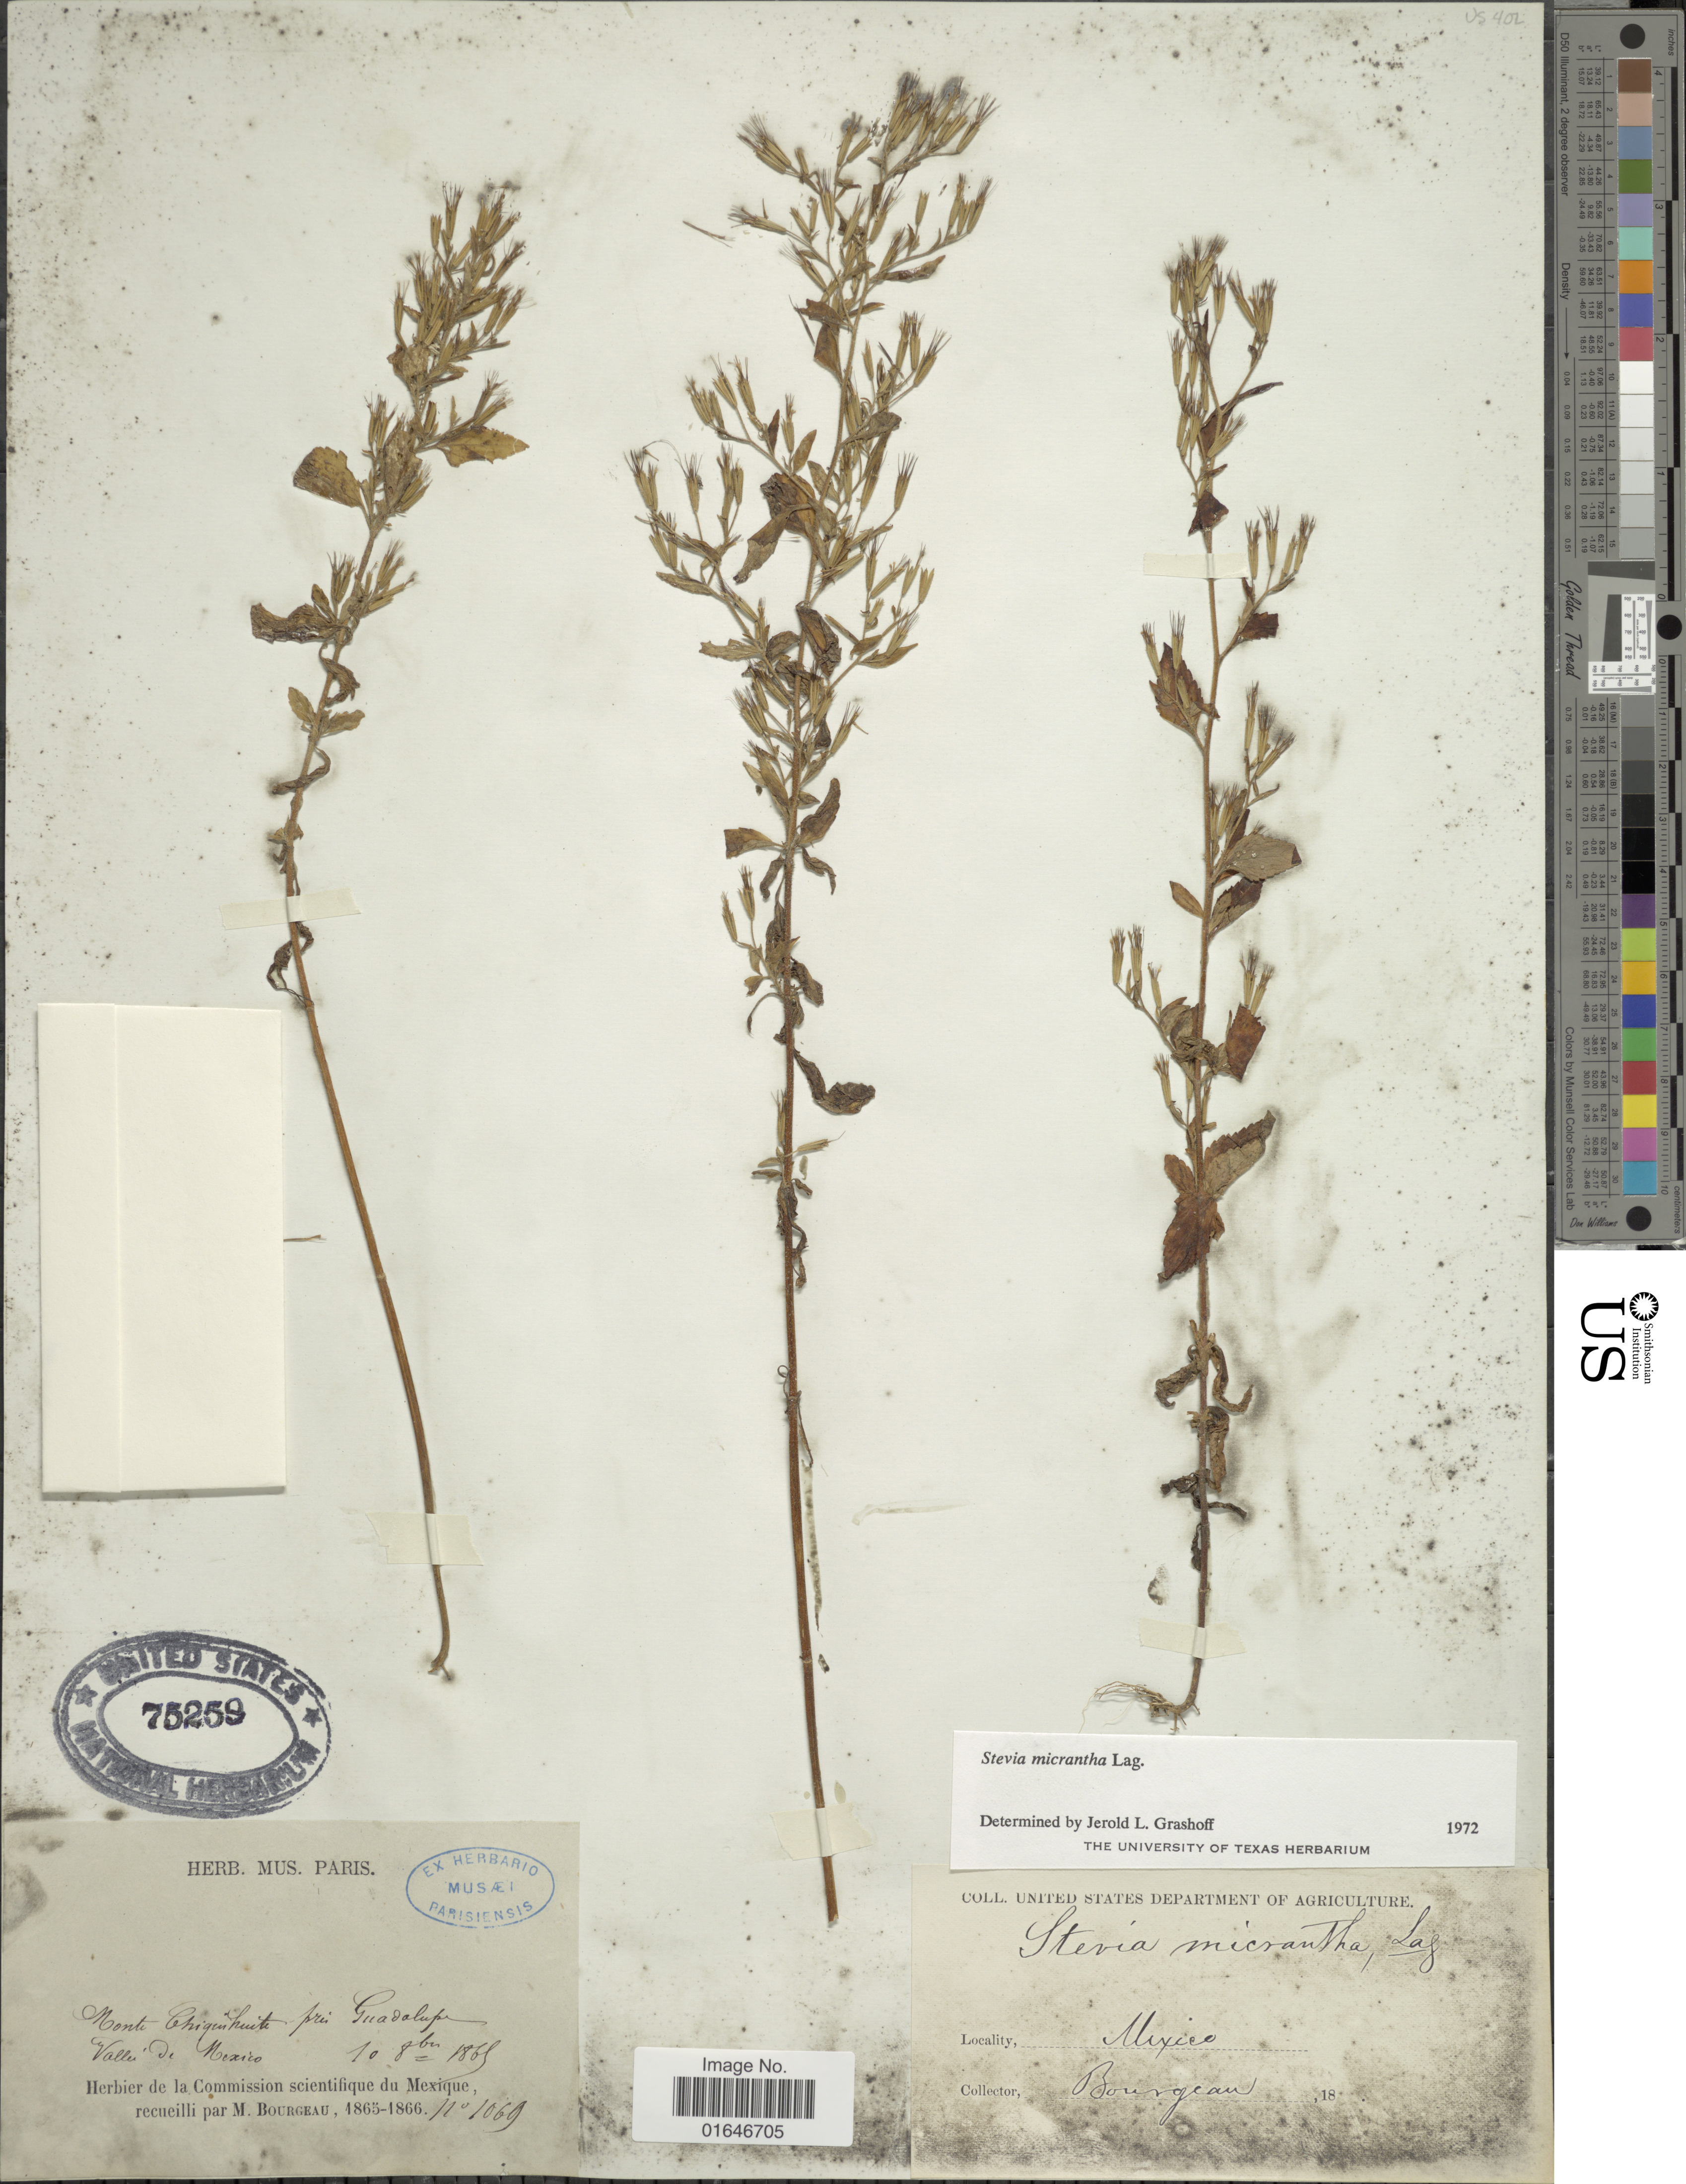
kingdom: Plantae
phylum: Tracheophyta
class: Magnoliopsida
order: Asterales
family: Asteraceae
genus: Stevia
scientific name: Stevia micrantha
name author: Lag.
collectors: M. Bourgeau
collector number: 1069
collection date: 1865-10-10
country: Mexico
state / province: Baja California Norte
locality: Monte Chiquihuite pres Guadalupe, Vallee de Mexico.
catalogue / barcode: US 75258